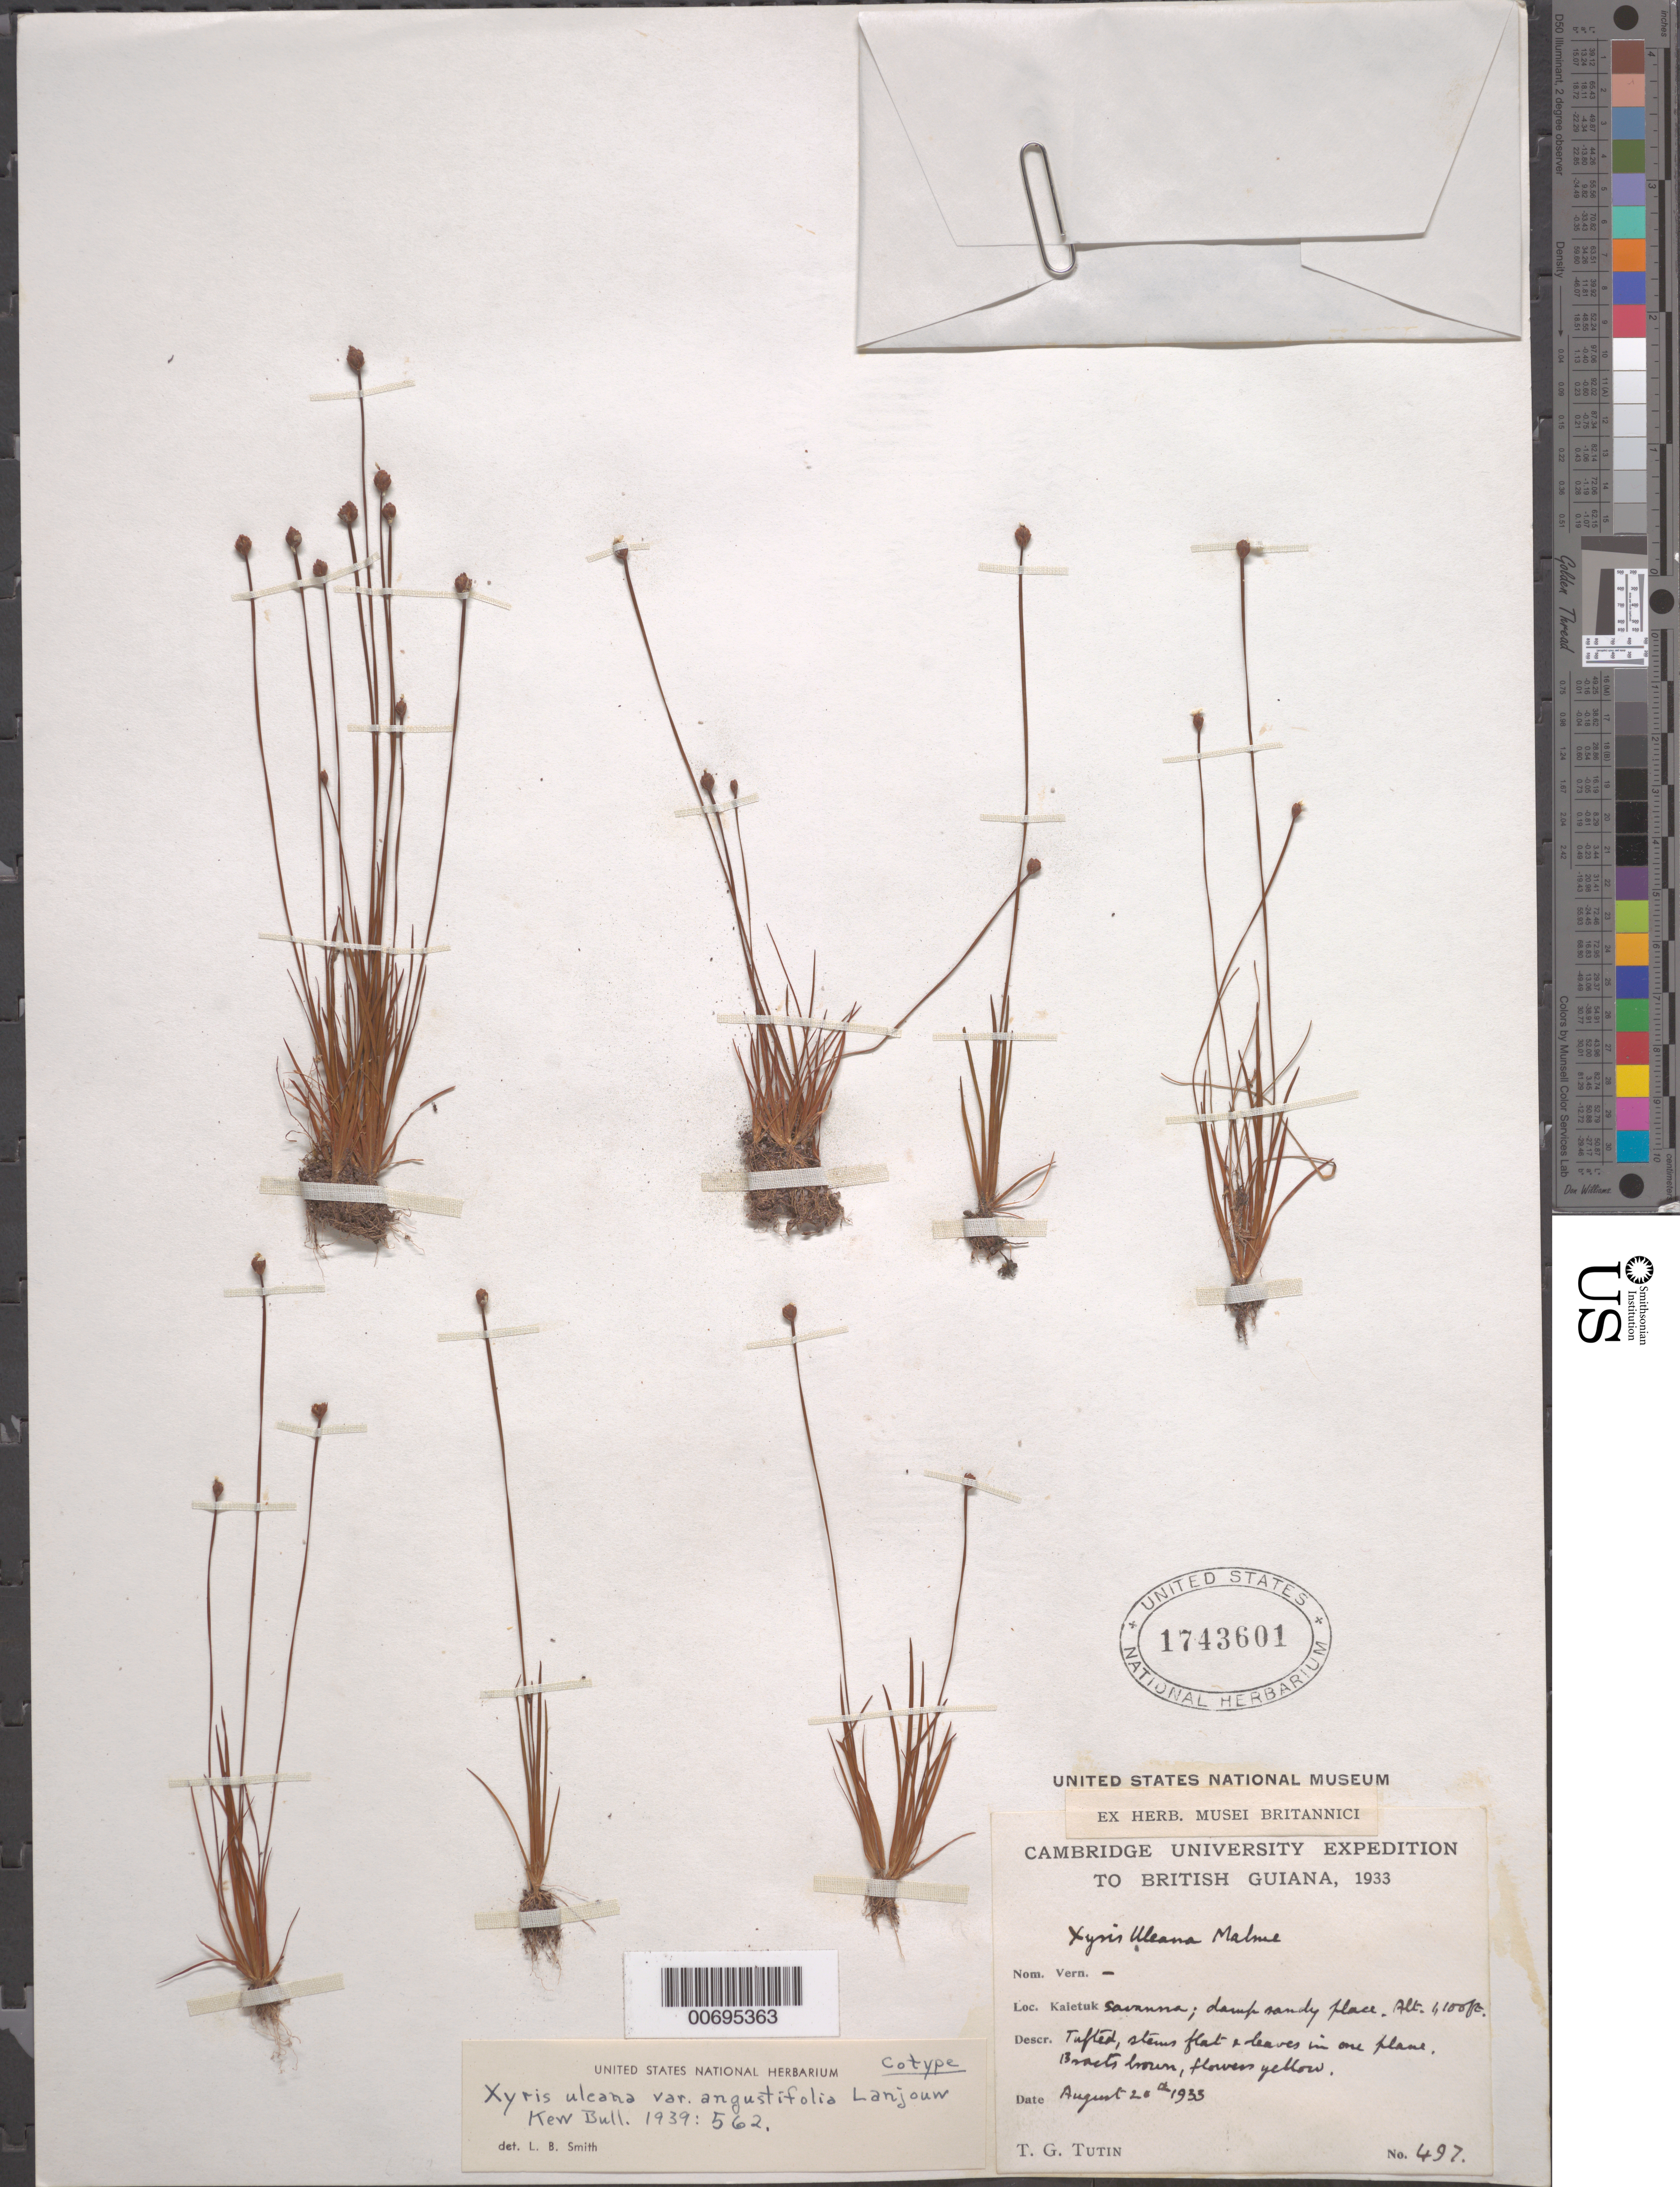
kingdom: Plantae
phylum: Tracheophyta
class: Liliopsida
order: Poales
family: Xyridaceae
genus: Xyris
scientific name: Xyris uleana var. angustifolia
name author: Lanj.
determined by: Smith, Lyman B., (US), NMNH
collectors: T. G. Tutin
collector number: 497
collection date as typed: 20-Aug-33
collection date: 1933-08-20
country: Guyana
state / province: Potaro-Siparuni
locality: Kaieteur Savanna, near Kaieteur Falls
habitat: Savanna; damp sandy place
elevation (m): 336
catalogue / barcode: US 1743601